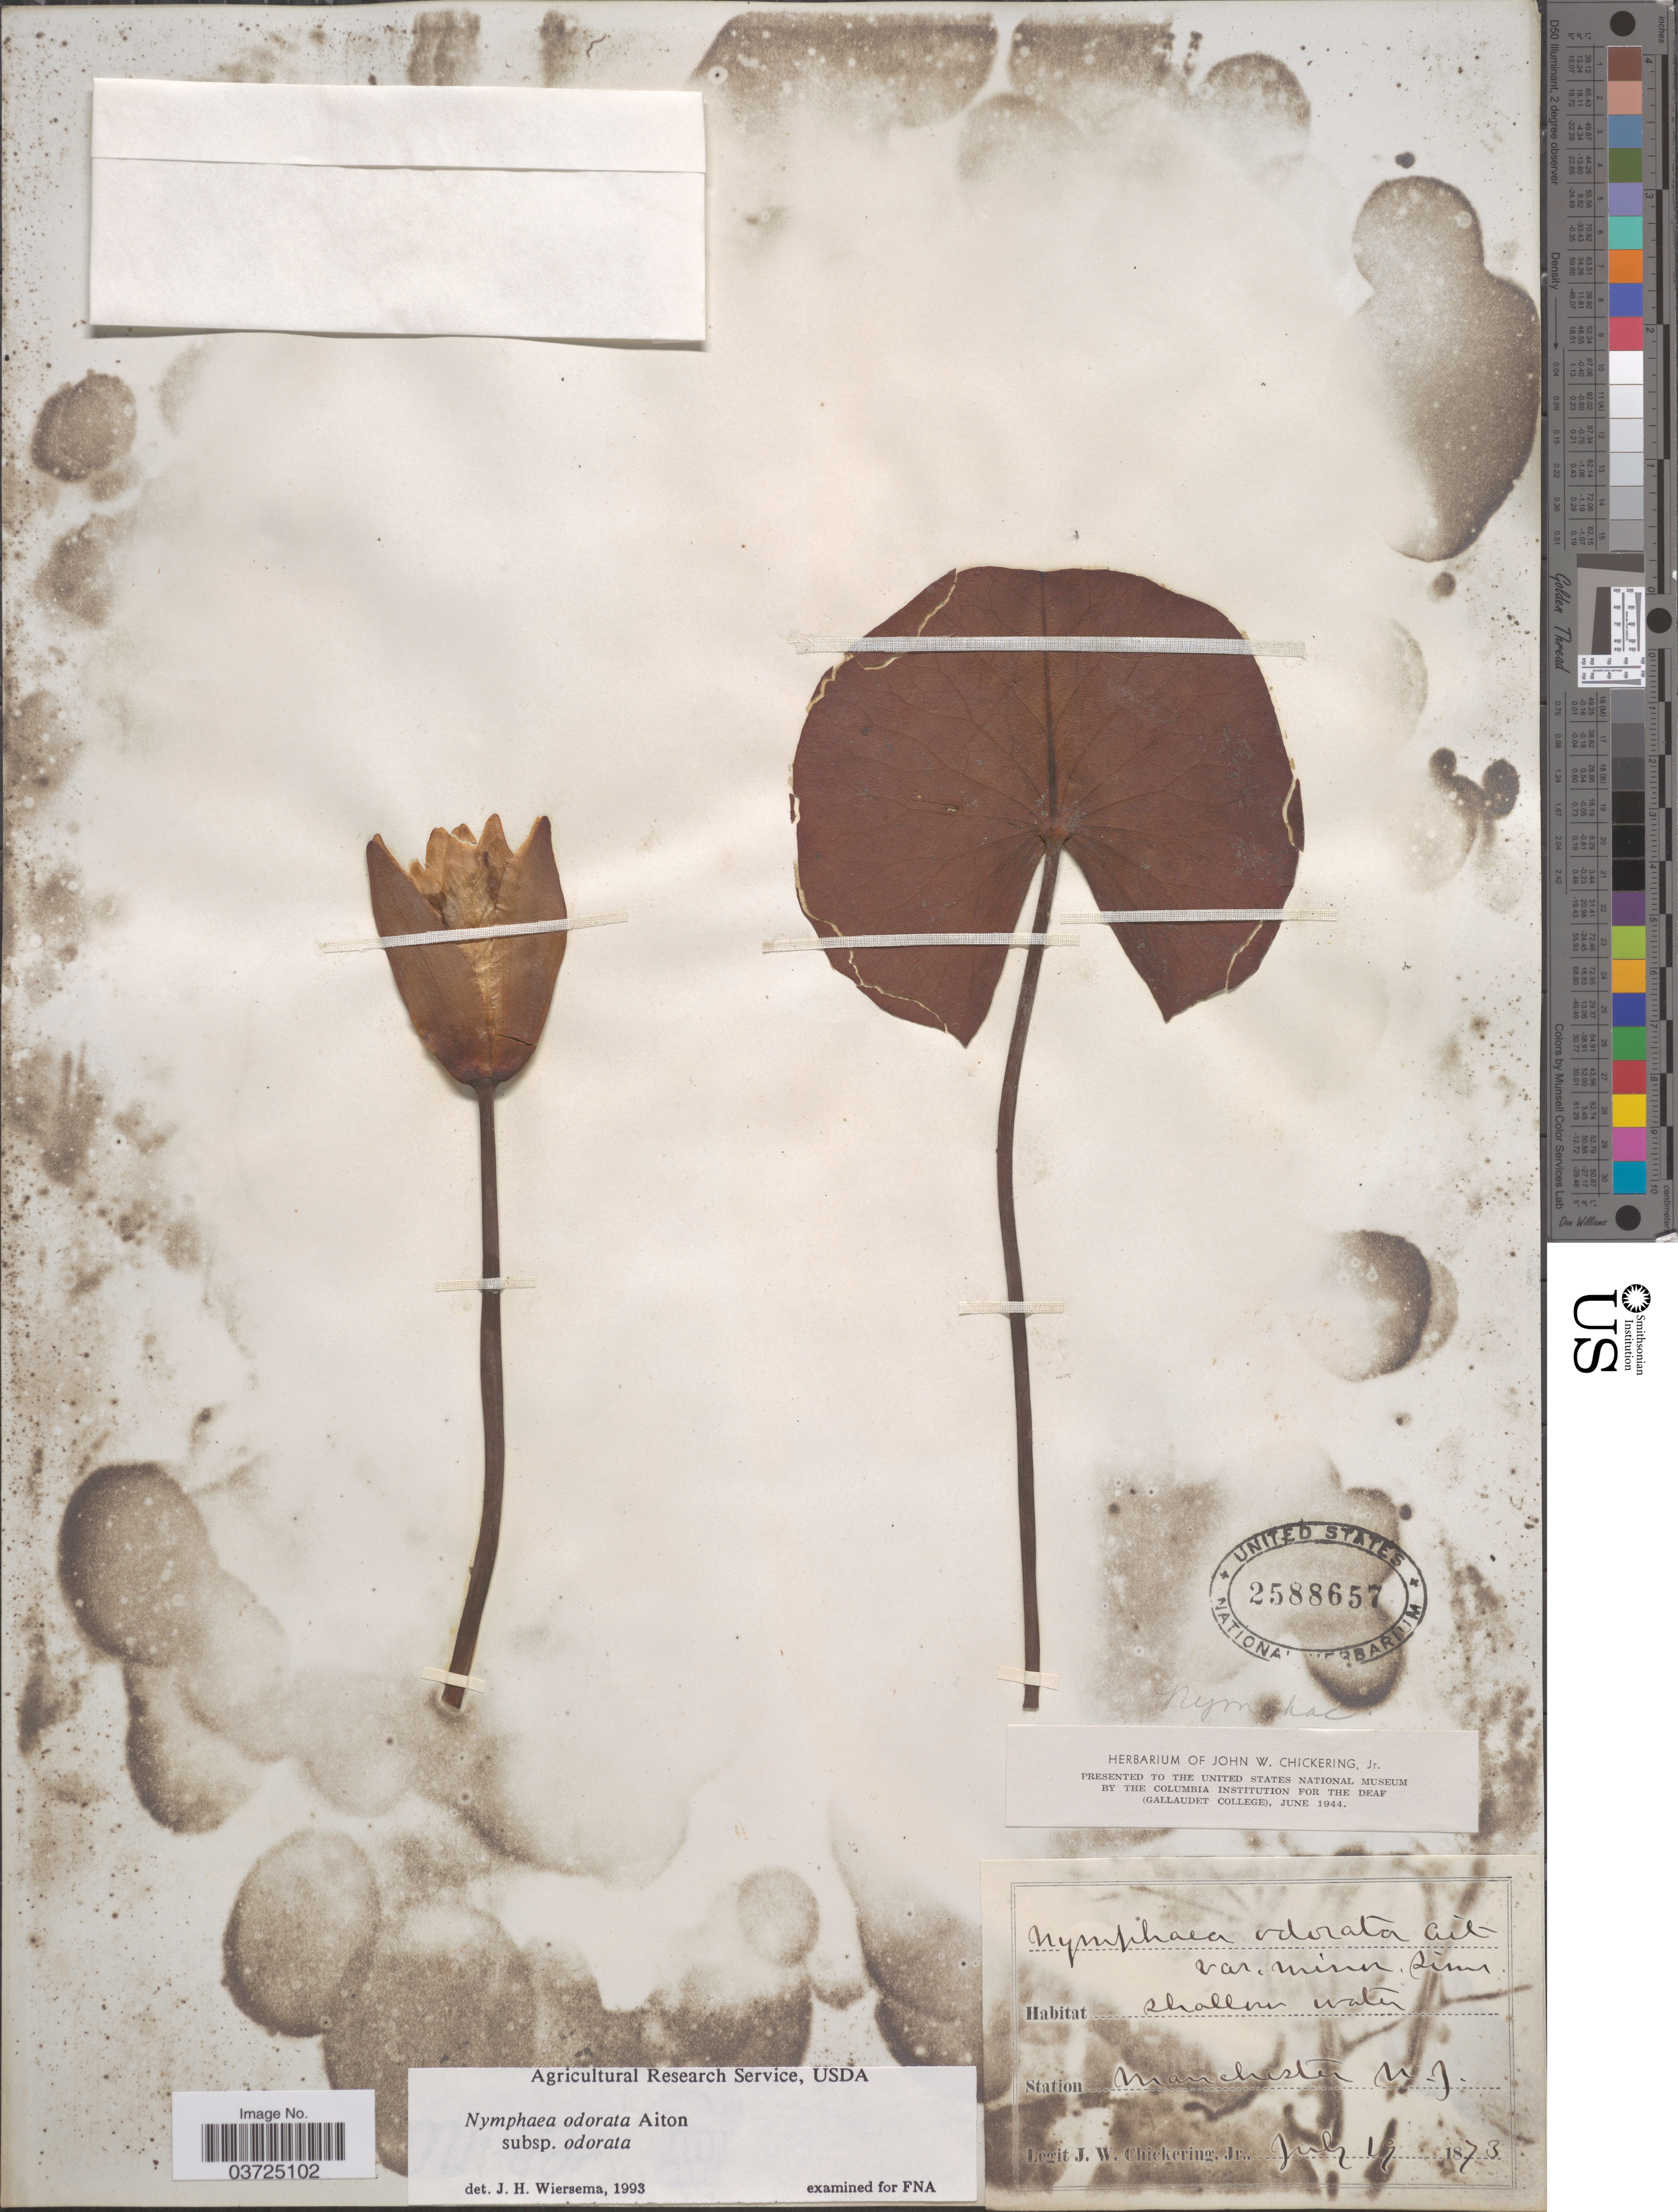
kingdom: Plantae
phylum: Tracheophyta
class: Magnoliopsida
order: Nymphaeales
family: Nymphaeaceae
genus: Nymphaea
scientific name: Nymphaea odorata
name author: Aiton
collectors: J. Chickering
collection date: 1873-07-19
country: United States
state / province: New Jersey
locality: Station Manchester.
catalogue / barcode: US 2588657